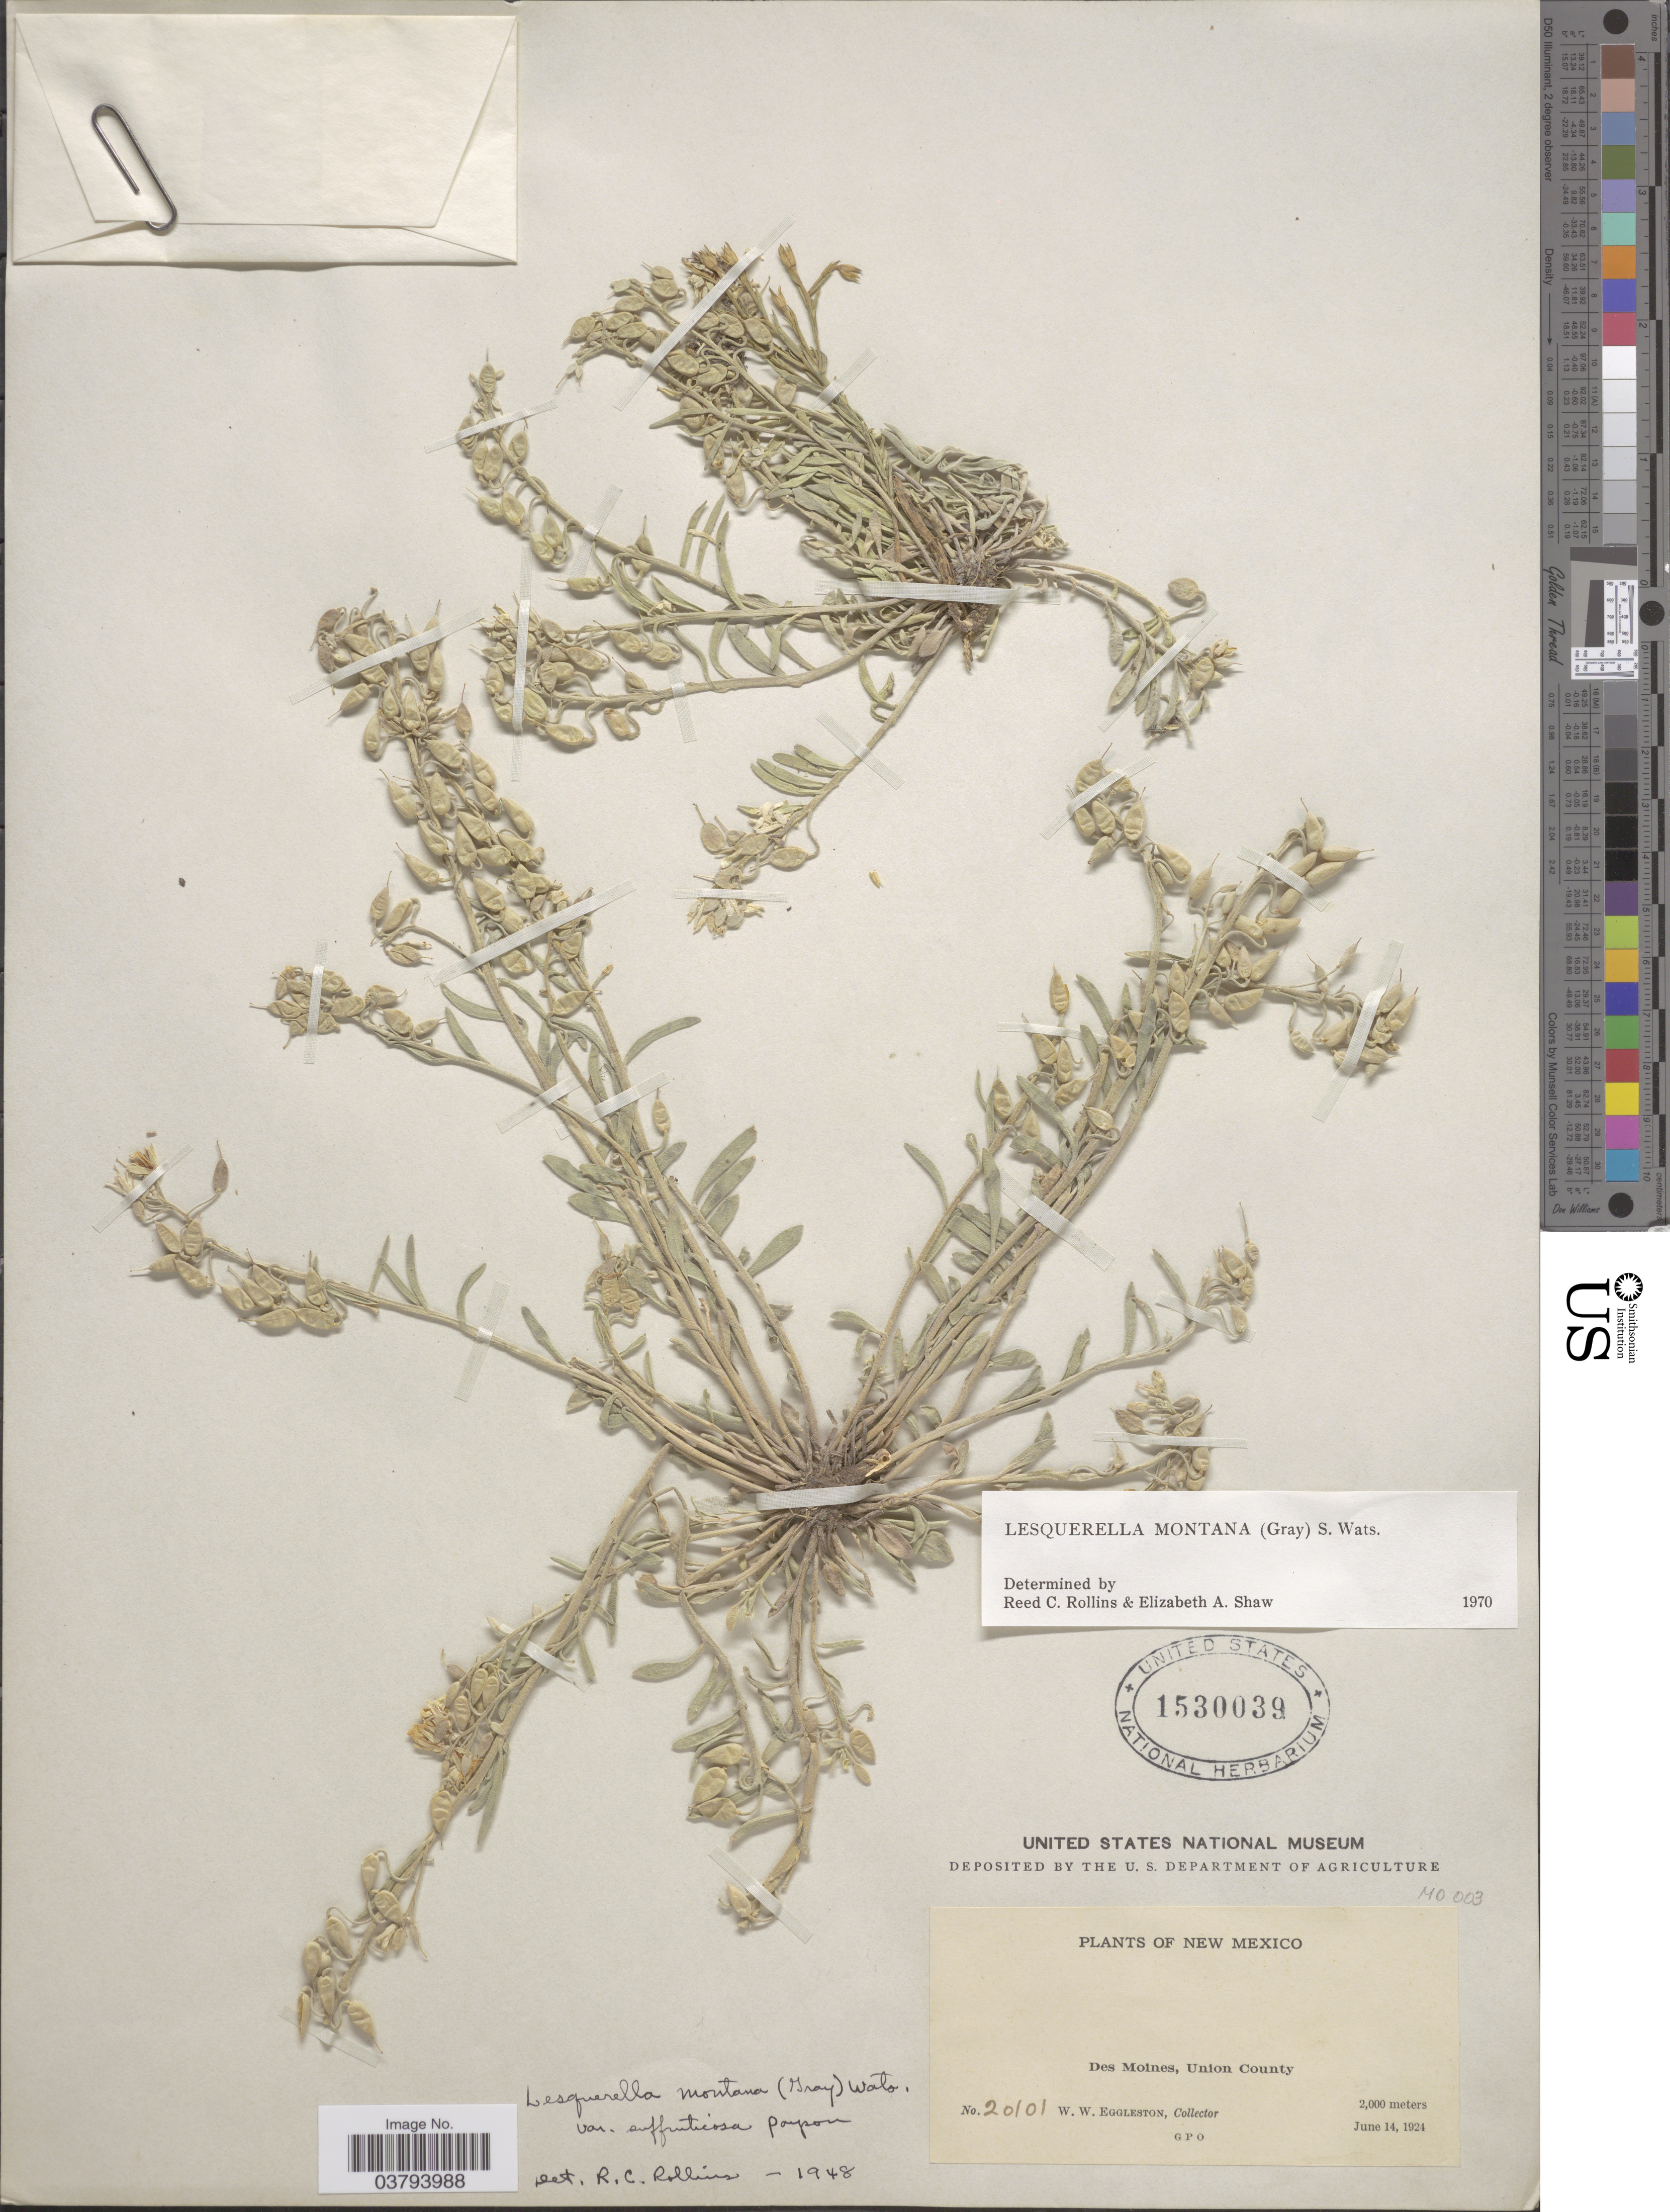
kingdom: Plantae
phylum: Tracheophyta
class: Magnoliopsida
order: Brassicales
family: Brassicaceae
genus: Lesquerella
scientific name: Lesquerella montana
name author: (A. Gray) S. Watson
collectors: W. W. Eggleston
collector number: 20101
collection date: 1924-06-14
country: United States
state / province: New Mexico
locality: Des Moines, Union County.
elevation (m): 2000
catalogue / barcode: US 1530039